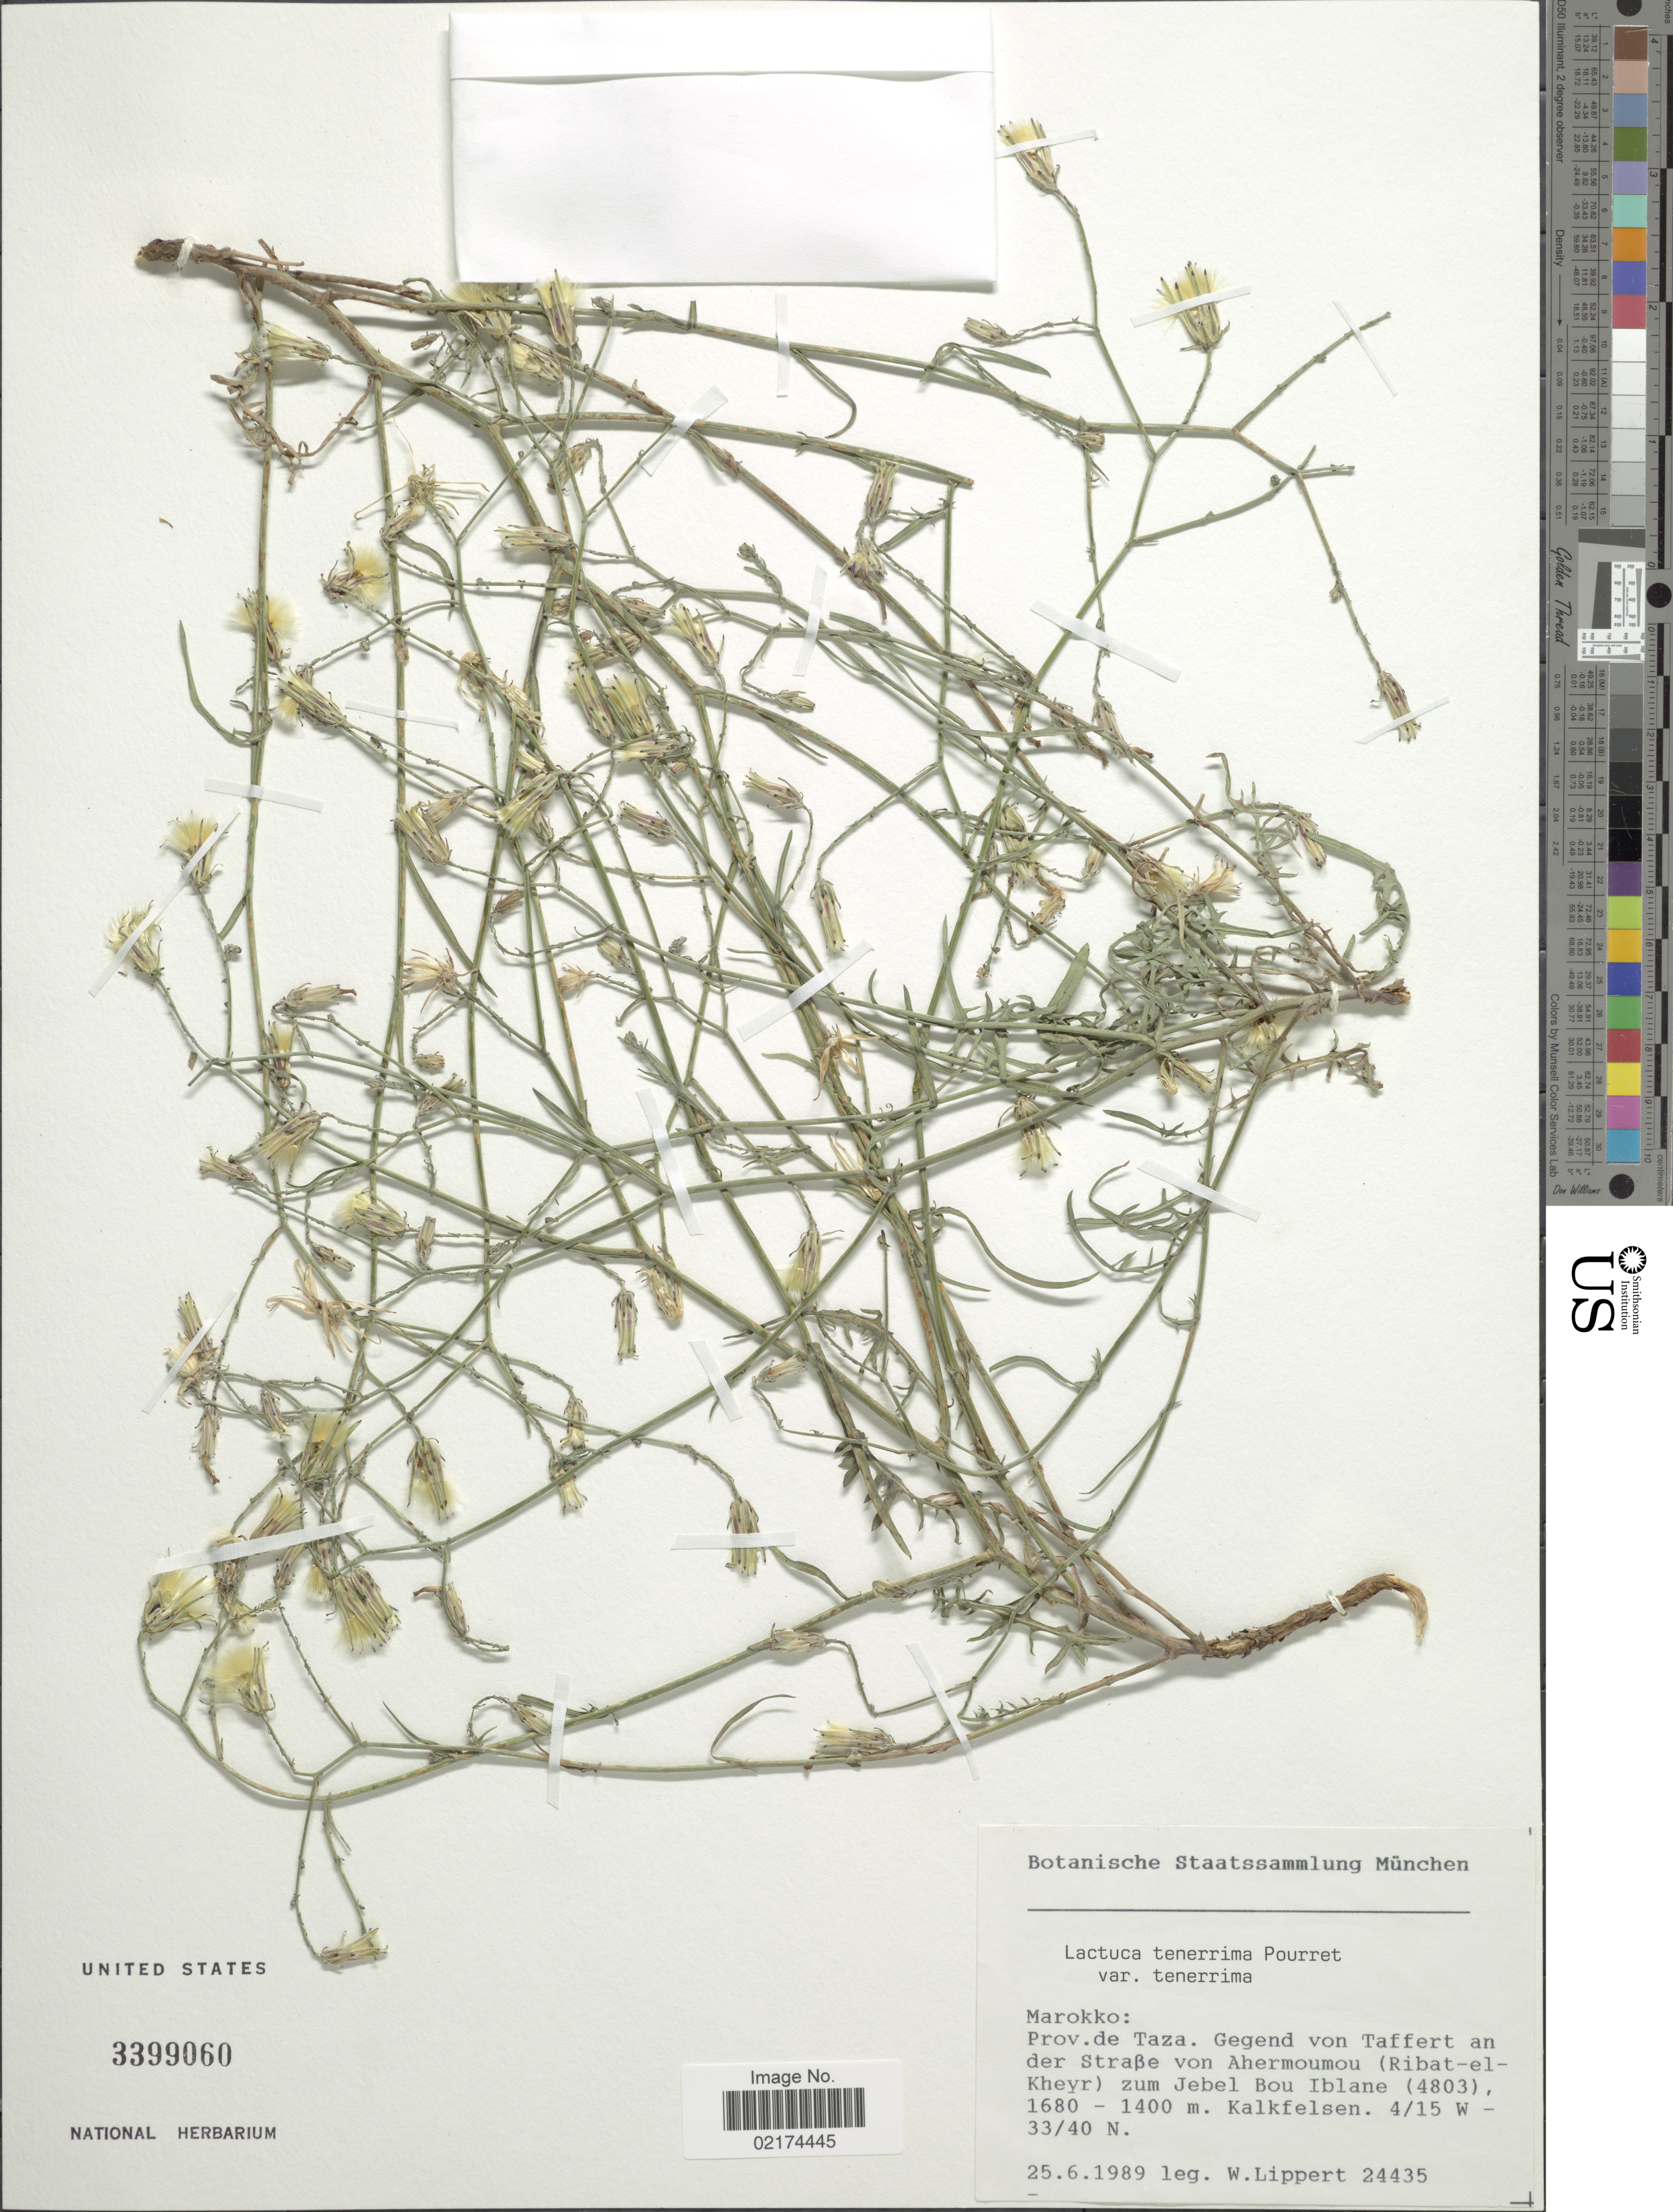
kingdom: Plantae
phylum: Tracheophyta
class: Magnoliopsida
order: Asterales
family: Asteraceae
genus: Lactuca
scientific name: Lactuca tenerrima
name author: Pourr.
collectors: W. Lippert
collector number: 24435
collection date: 1989-06-25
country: Morocco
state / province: Taza-Al Hoceima-Taounate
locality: Prov. de Taza. Gegend von Taffert an der Strabe von Ahermoumou (Ribat-el-Kheyr) zum Jebel Bou Iblane (4803), Kalkfelsen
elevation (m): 1400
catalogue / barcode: US 3399060